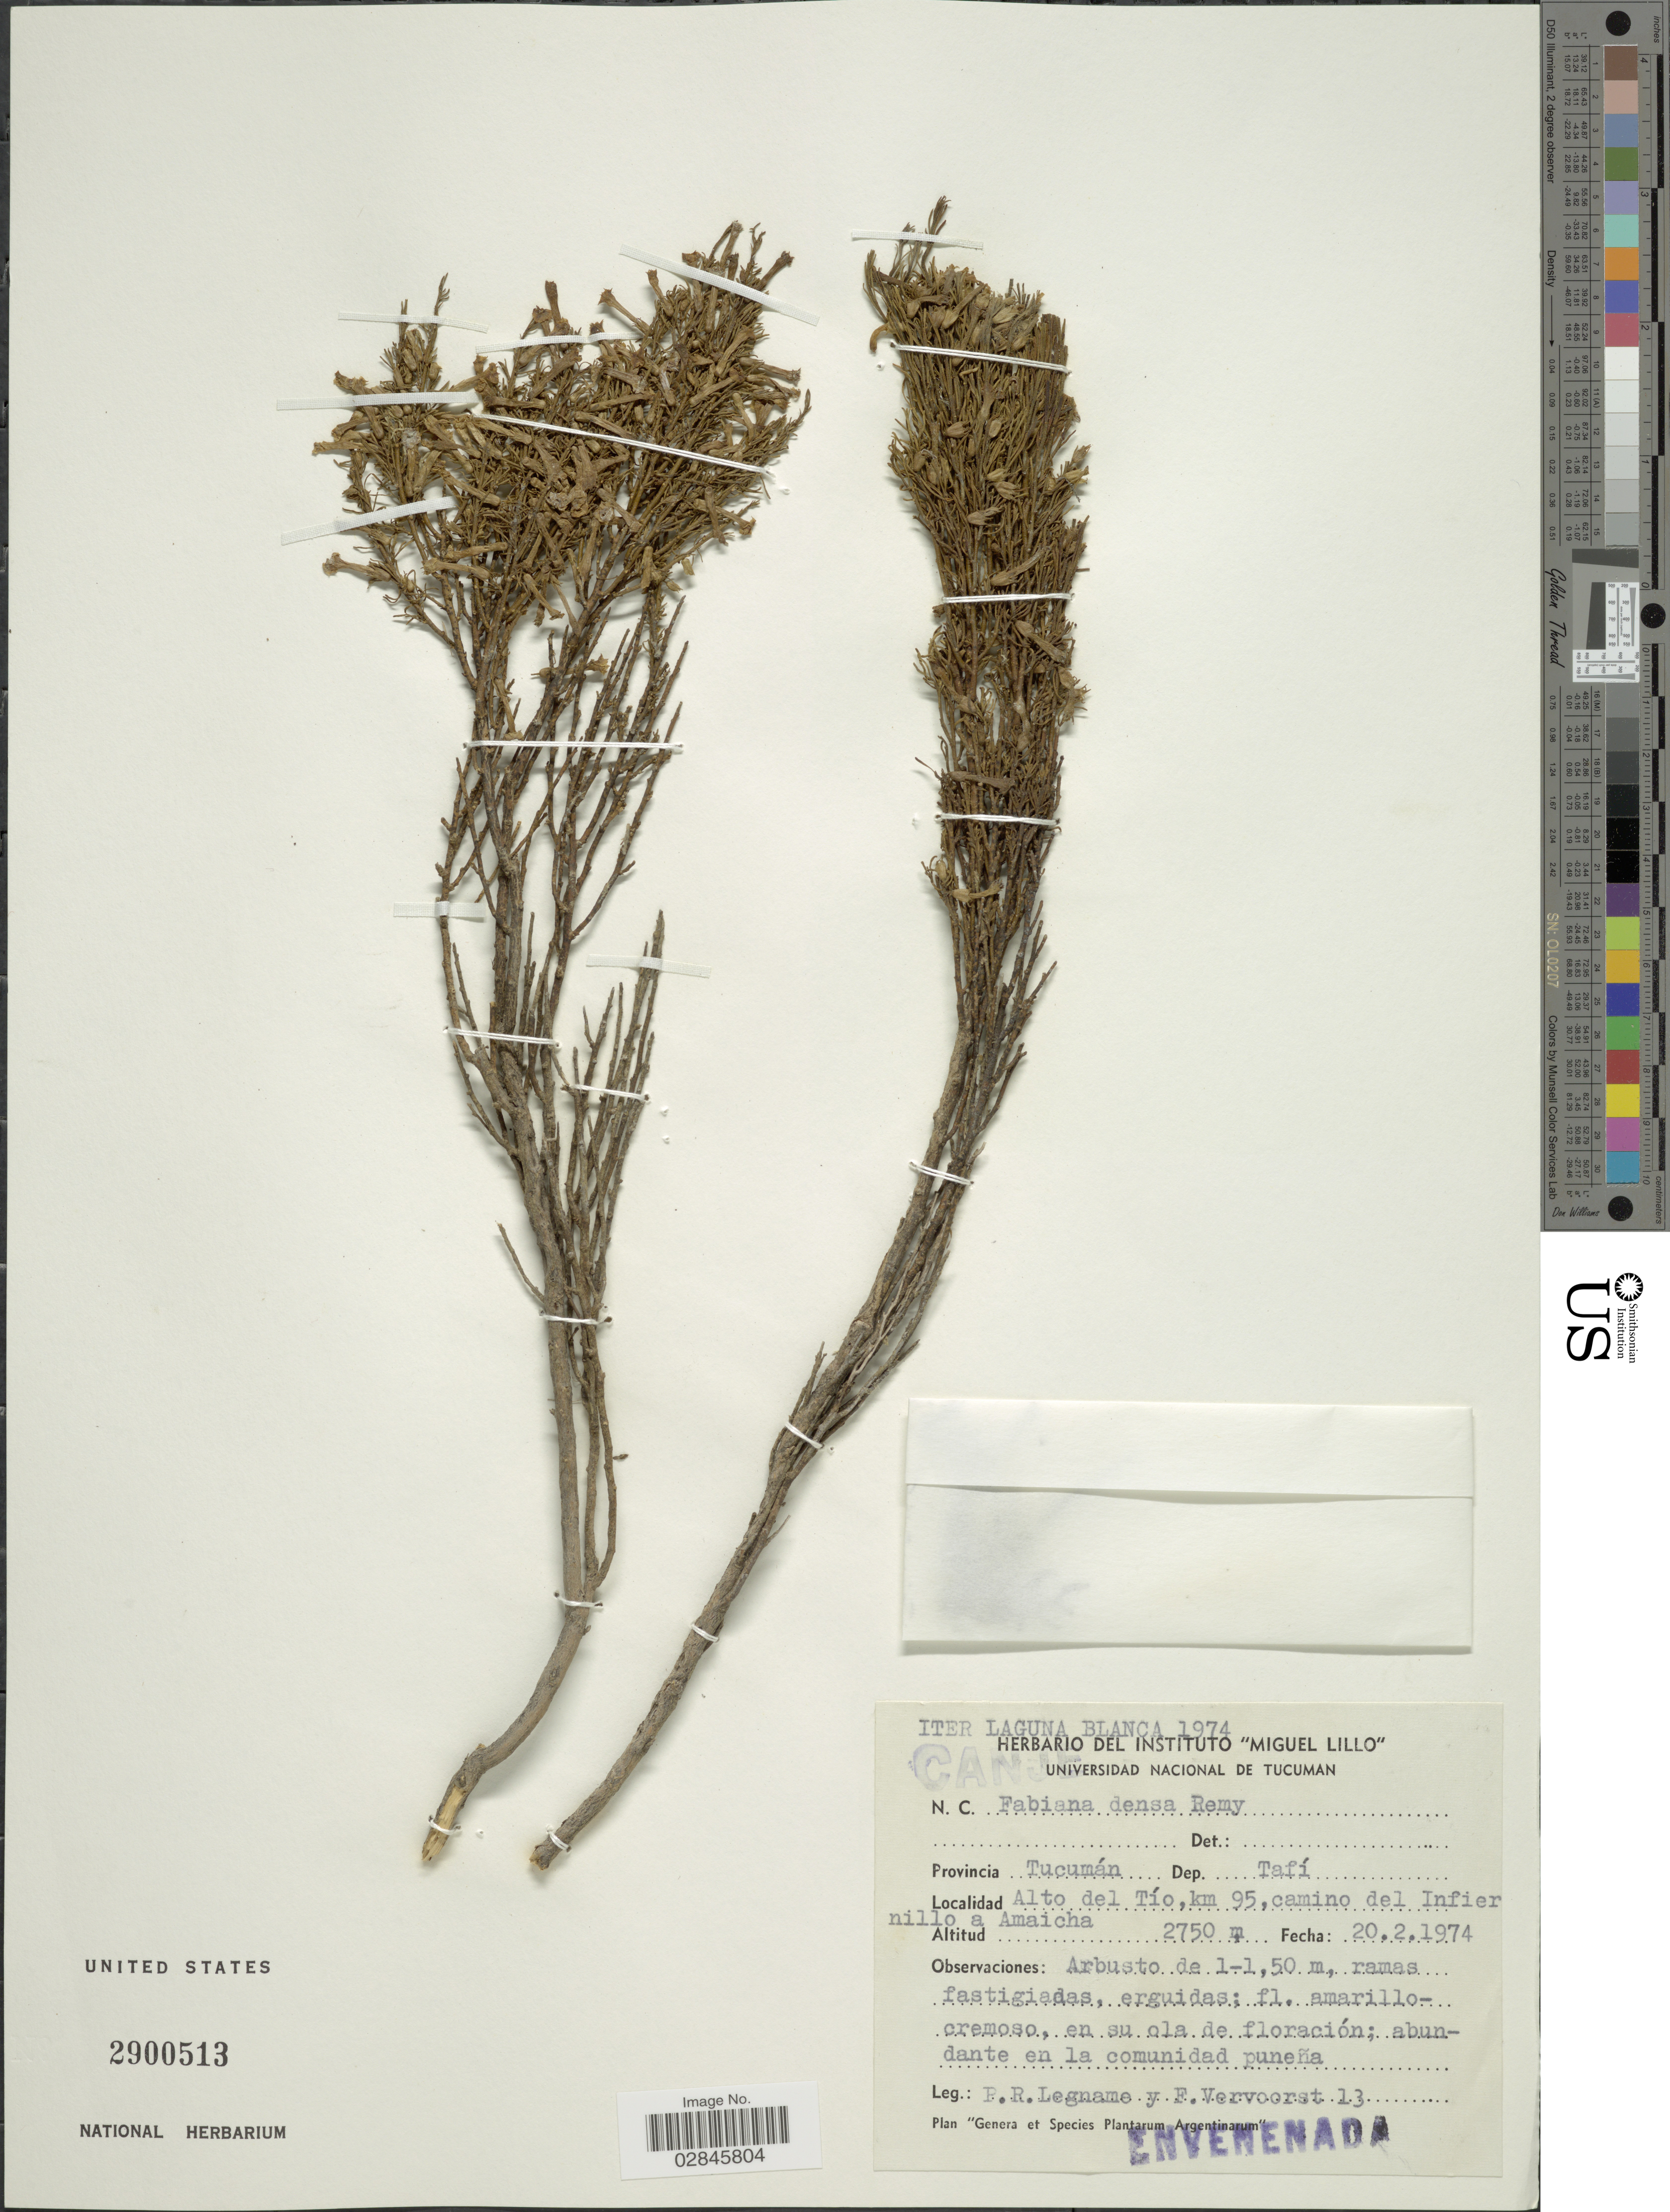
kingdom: Plantae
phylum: Tracheophyta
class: Magnoliopsida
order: Solanales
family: Solanaceae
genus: Fabiana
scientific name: Fabiana densa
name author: Remy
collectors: P. R. Legname & F. Vervoorst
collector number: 13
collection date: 1974-02-20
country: Argentina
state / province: Tucuman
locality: Dep. Tafí, Alto del Tío, km 95, camino del Infiernillo a Amaicha.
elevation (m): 2750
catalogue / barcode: US 2900513